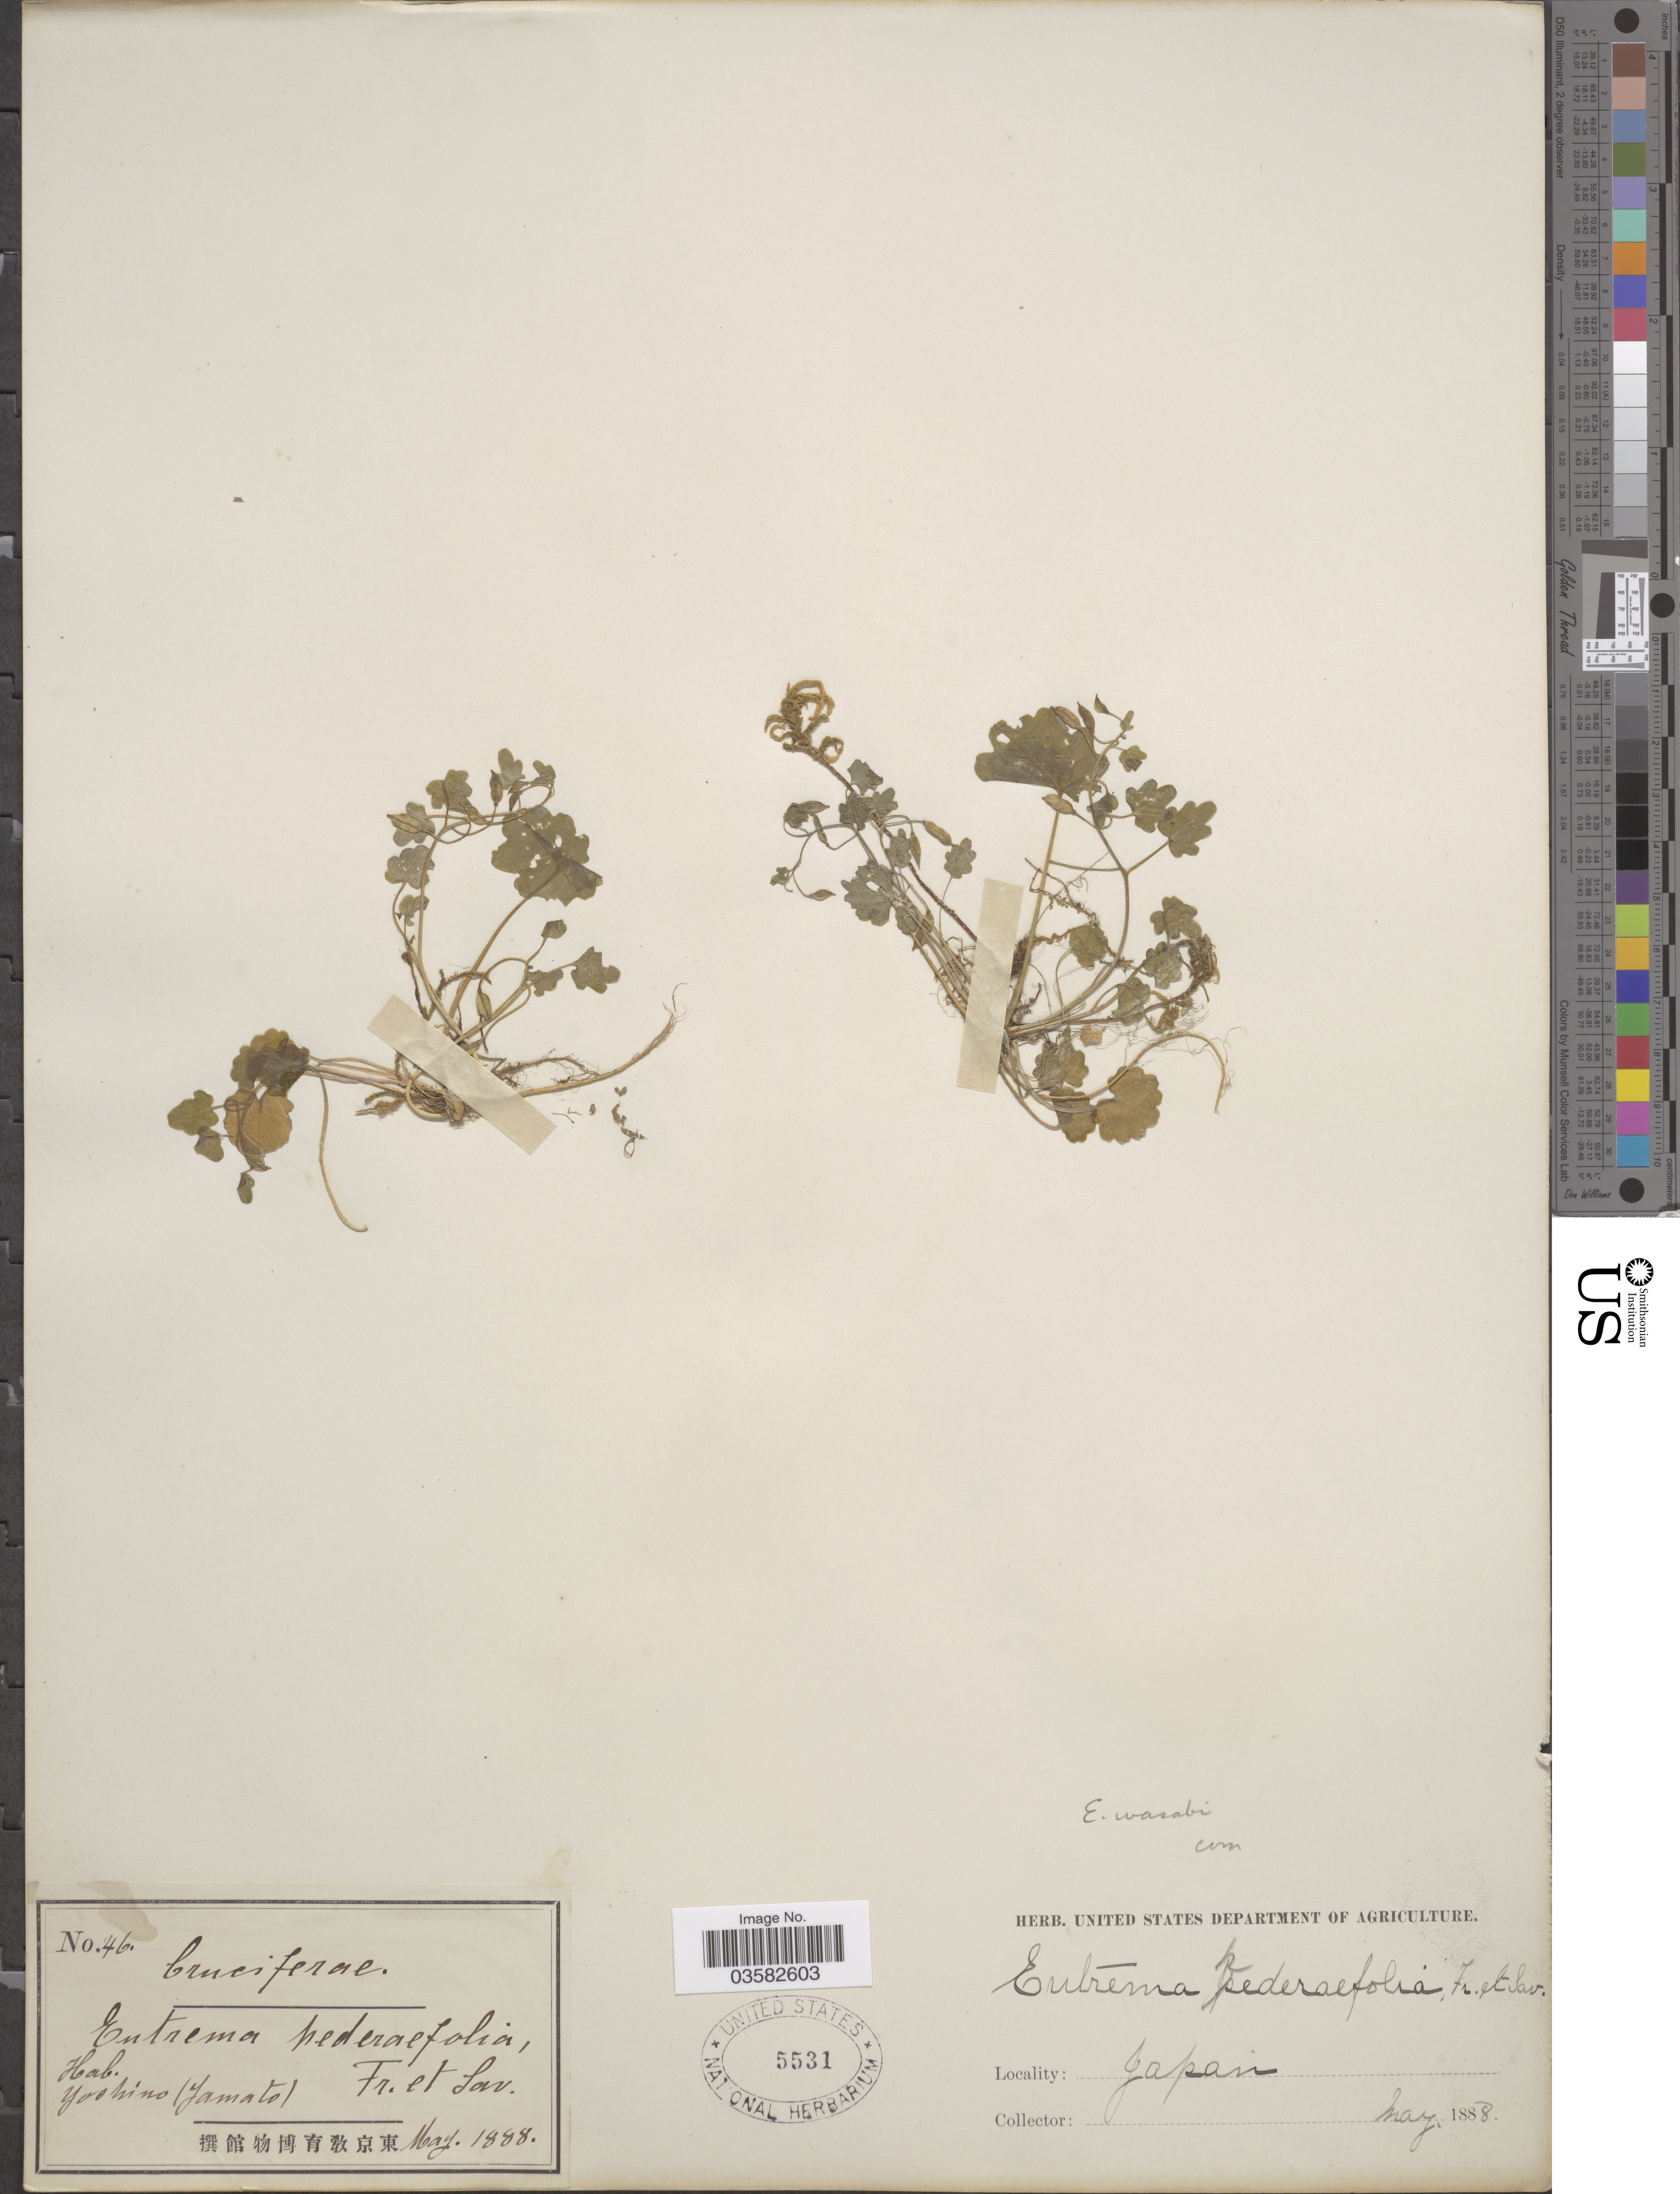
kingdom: Plantae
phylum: Tracheophyta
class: Magnoliopsida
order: Brassicales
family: Brassicaceae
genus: Eutrema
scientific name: Eutrema japonicum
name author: (Miq.) Koidz.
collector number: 46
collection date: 1888-05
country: Japan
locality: Yoshino (Yamato).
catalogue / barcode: US 5531